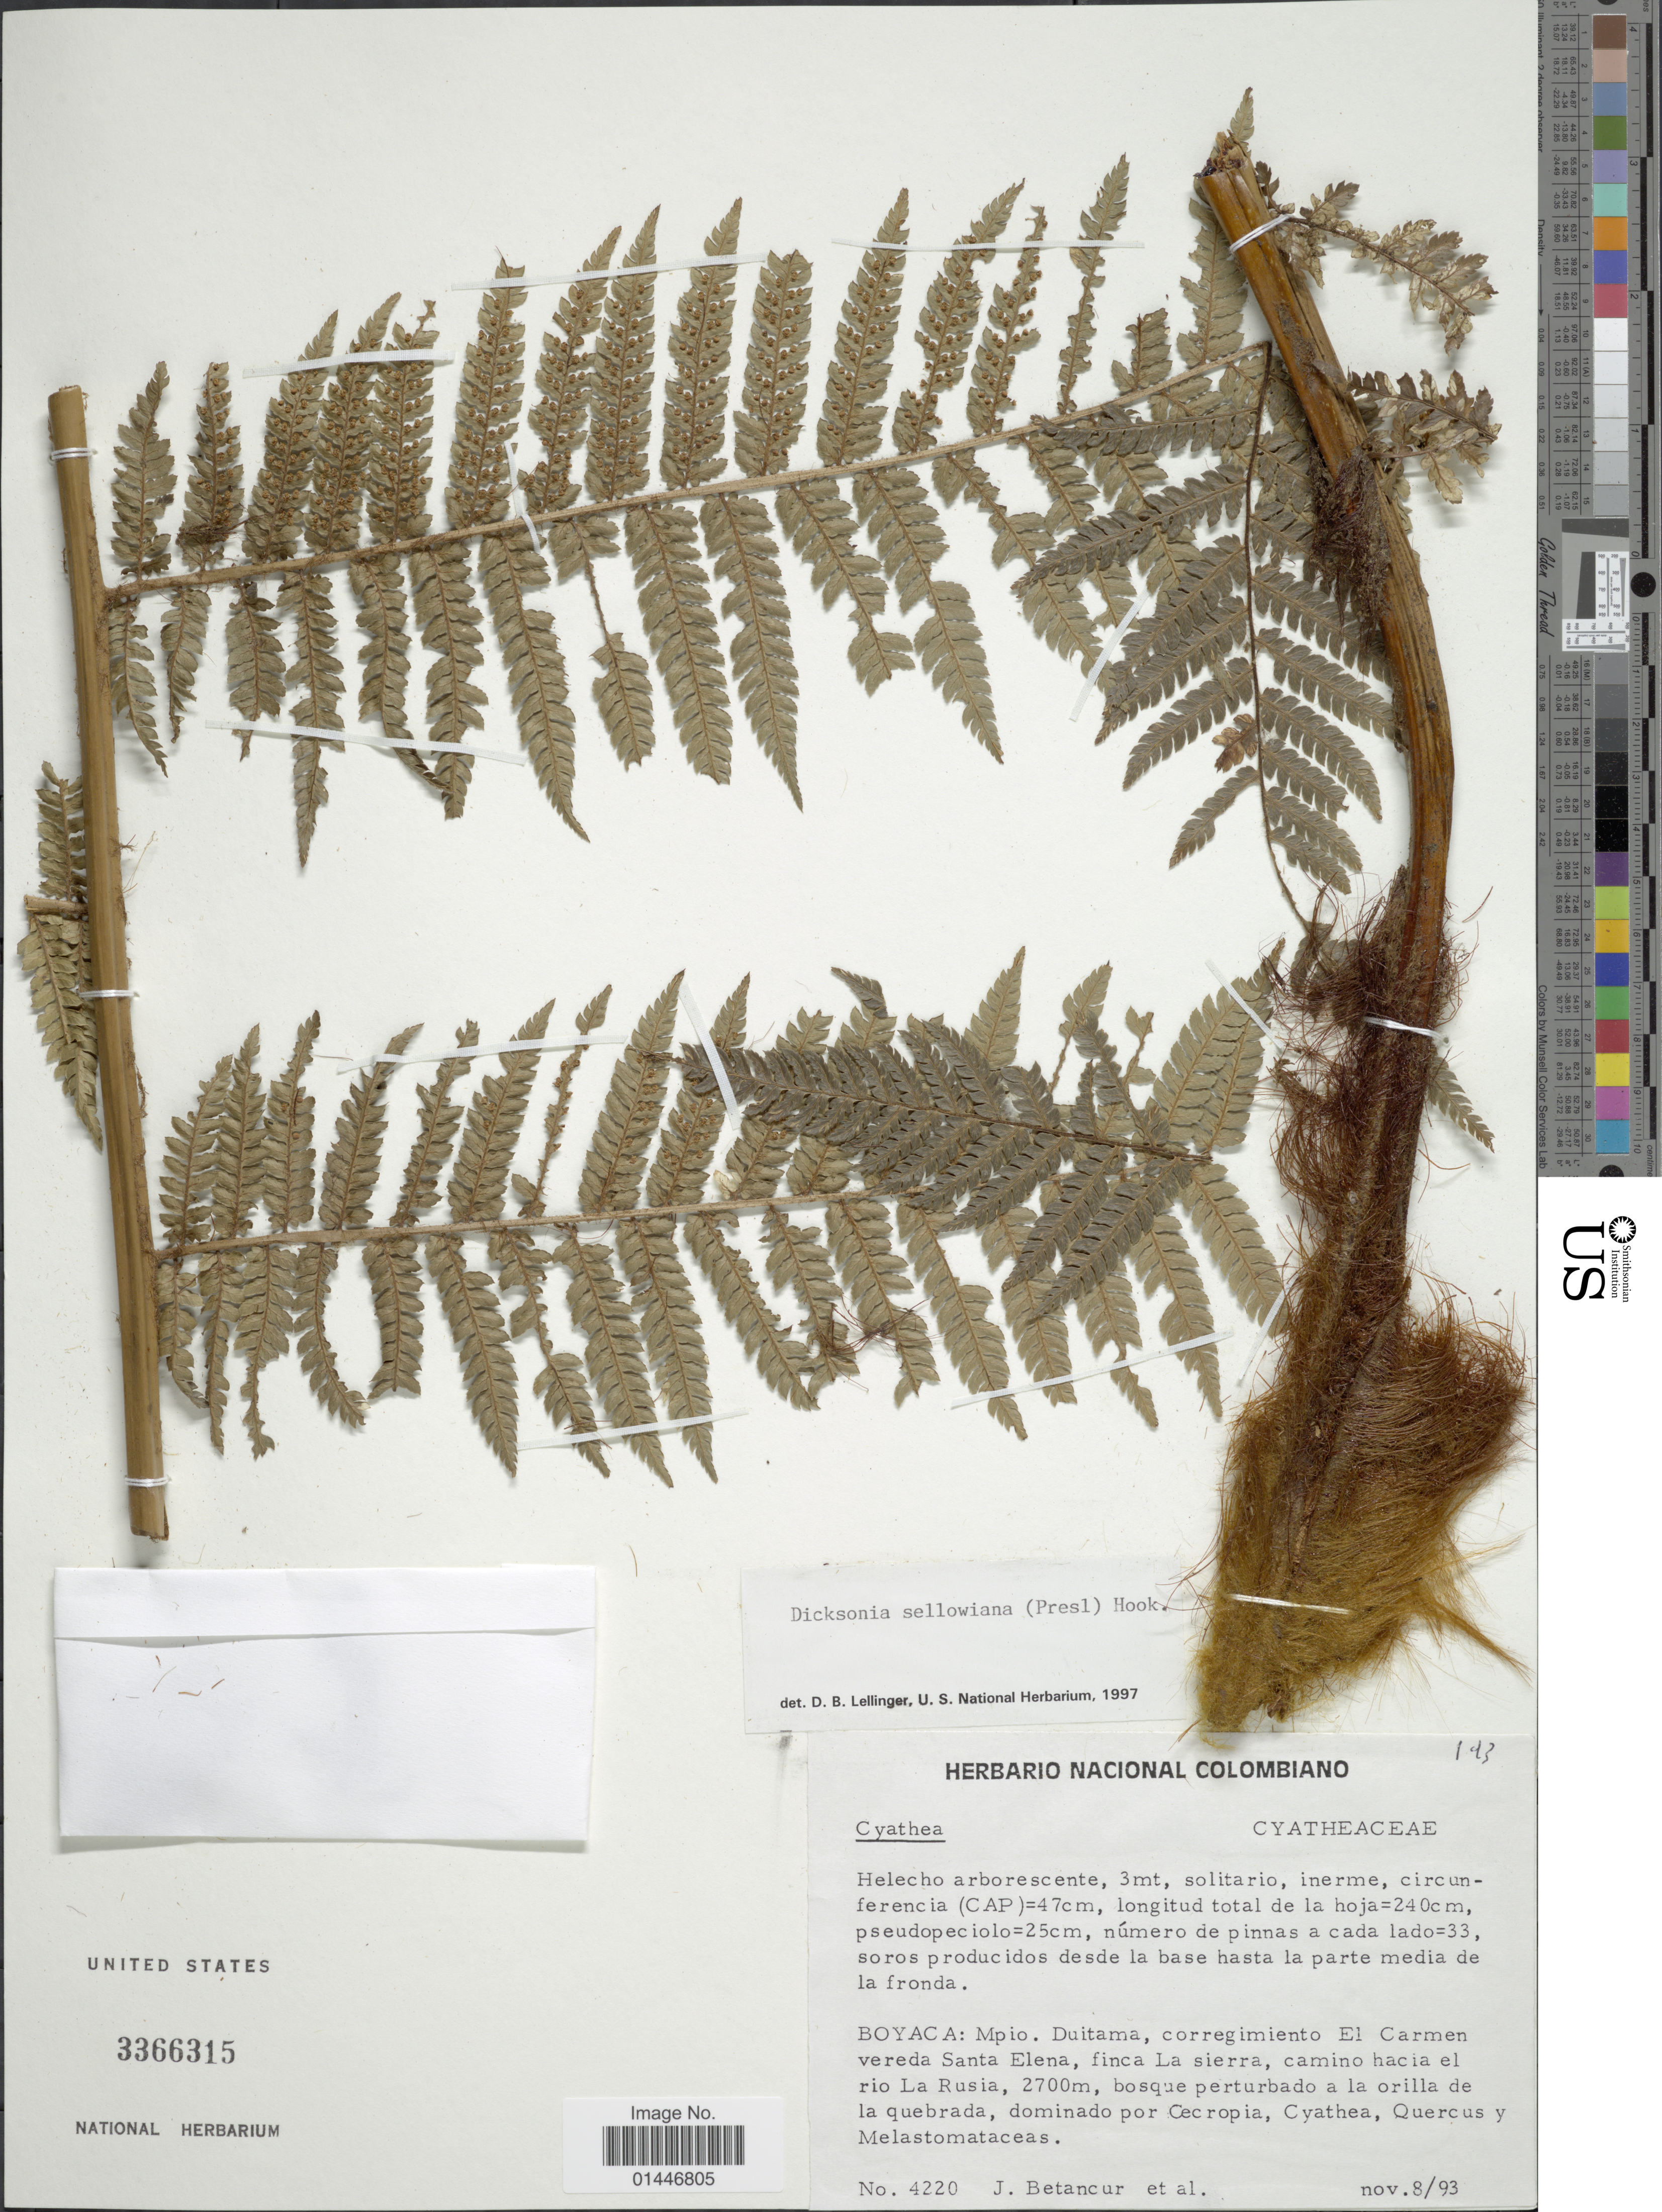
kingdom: Plantae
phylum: Tracheophyta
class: Polypodiopsida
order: Cyatheales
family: Dicksoniaceae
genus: Dicksonia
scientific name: Dicksonia sellowiana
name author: Hook.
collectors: J. Betancur & et al.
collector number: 4220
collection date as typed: Transcribed d/m/y: 8/11/93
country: Colombia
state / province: Boyacá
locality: Mpio. Duitana, corregimiento El Carmen vereda Santa Elena, finca La Sierra, camino hacia el rio La Rusia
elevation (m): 2700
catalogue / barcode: US 3366315